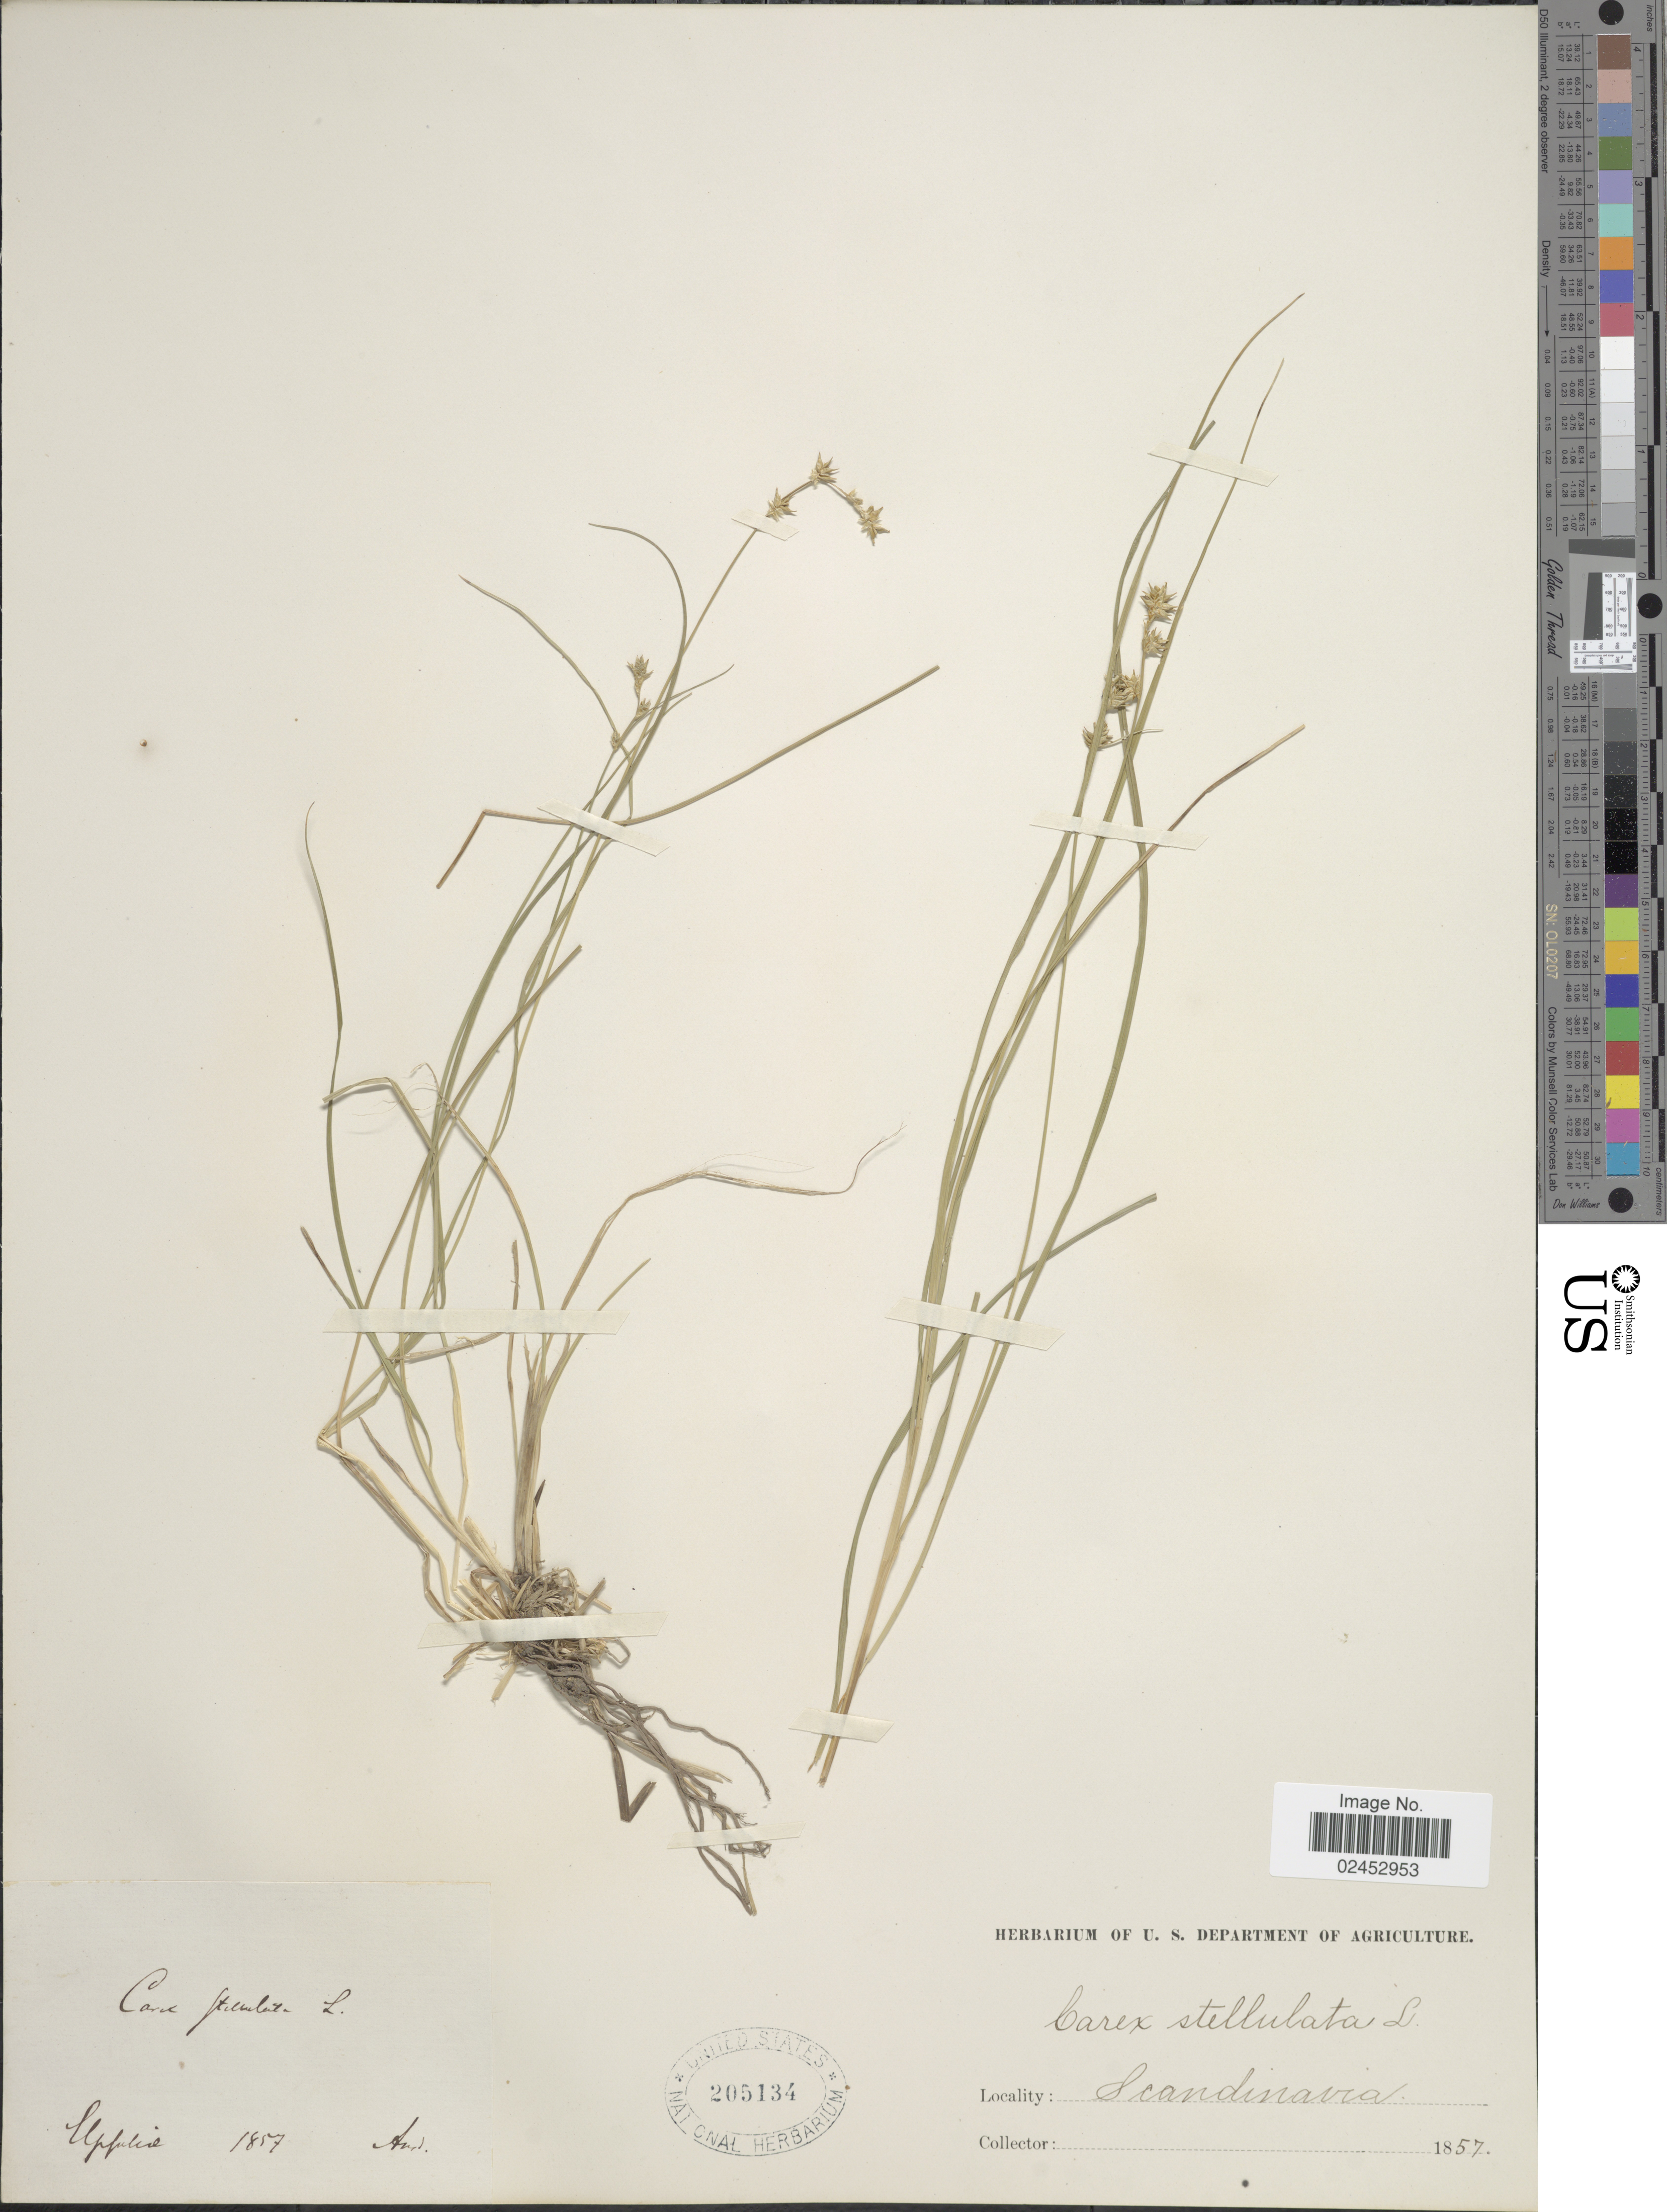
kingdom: Plantae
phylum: Tracheophyta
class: Liliopsida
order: Poales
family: Cyperaceae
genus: Carex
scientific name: Carex echinata subsp. echinata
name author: Murray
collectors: Aud.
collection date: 1857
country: Sweden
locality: Scandinavia, Uppalie [interpreted].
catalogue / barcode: US 205134